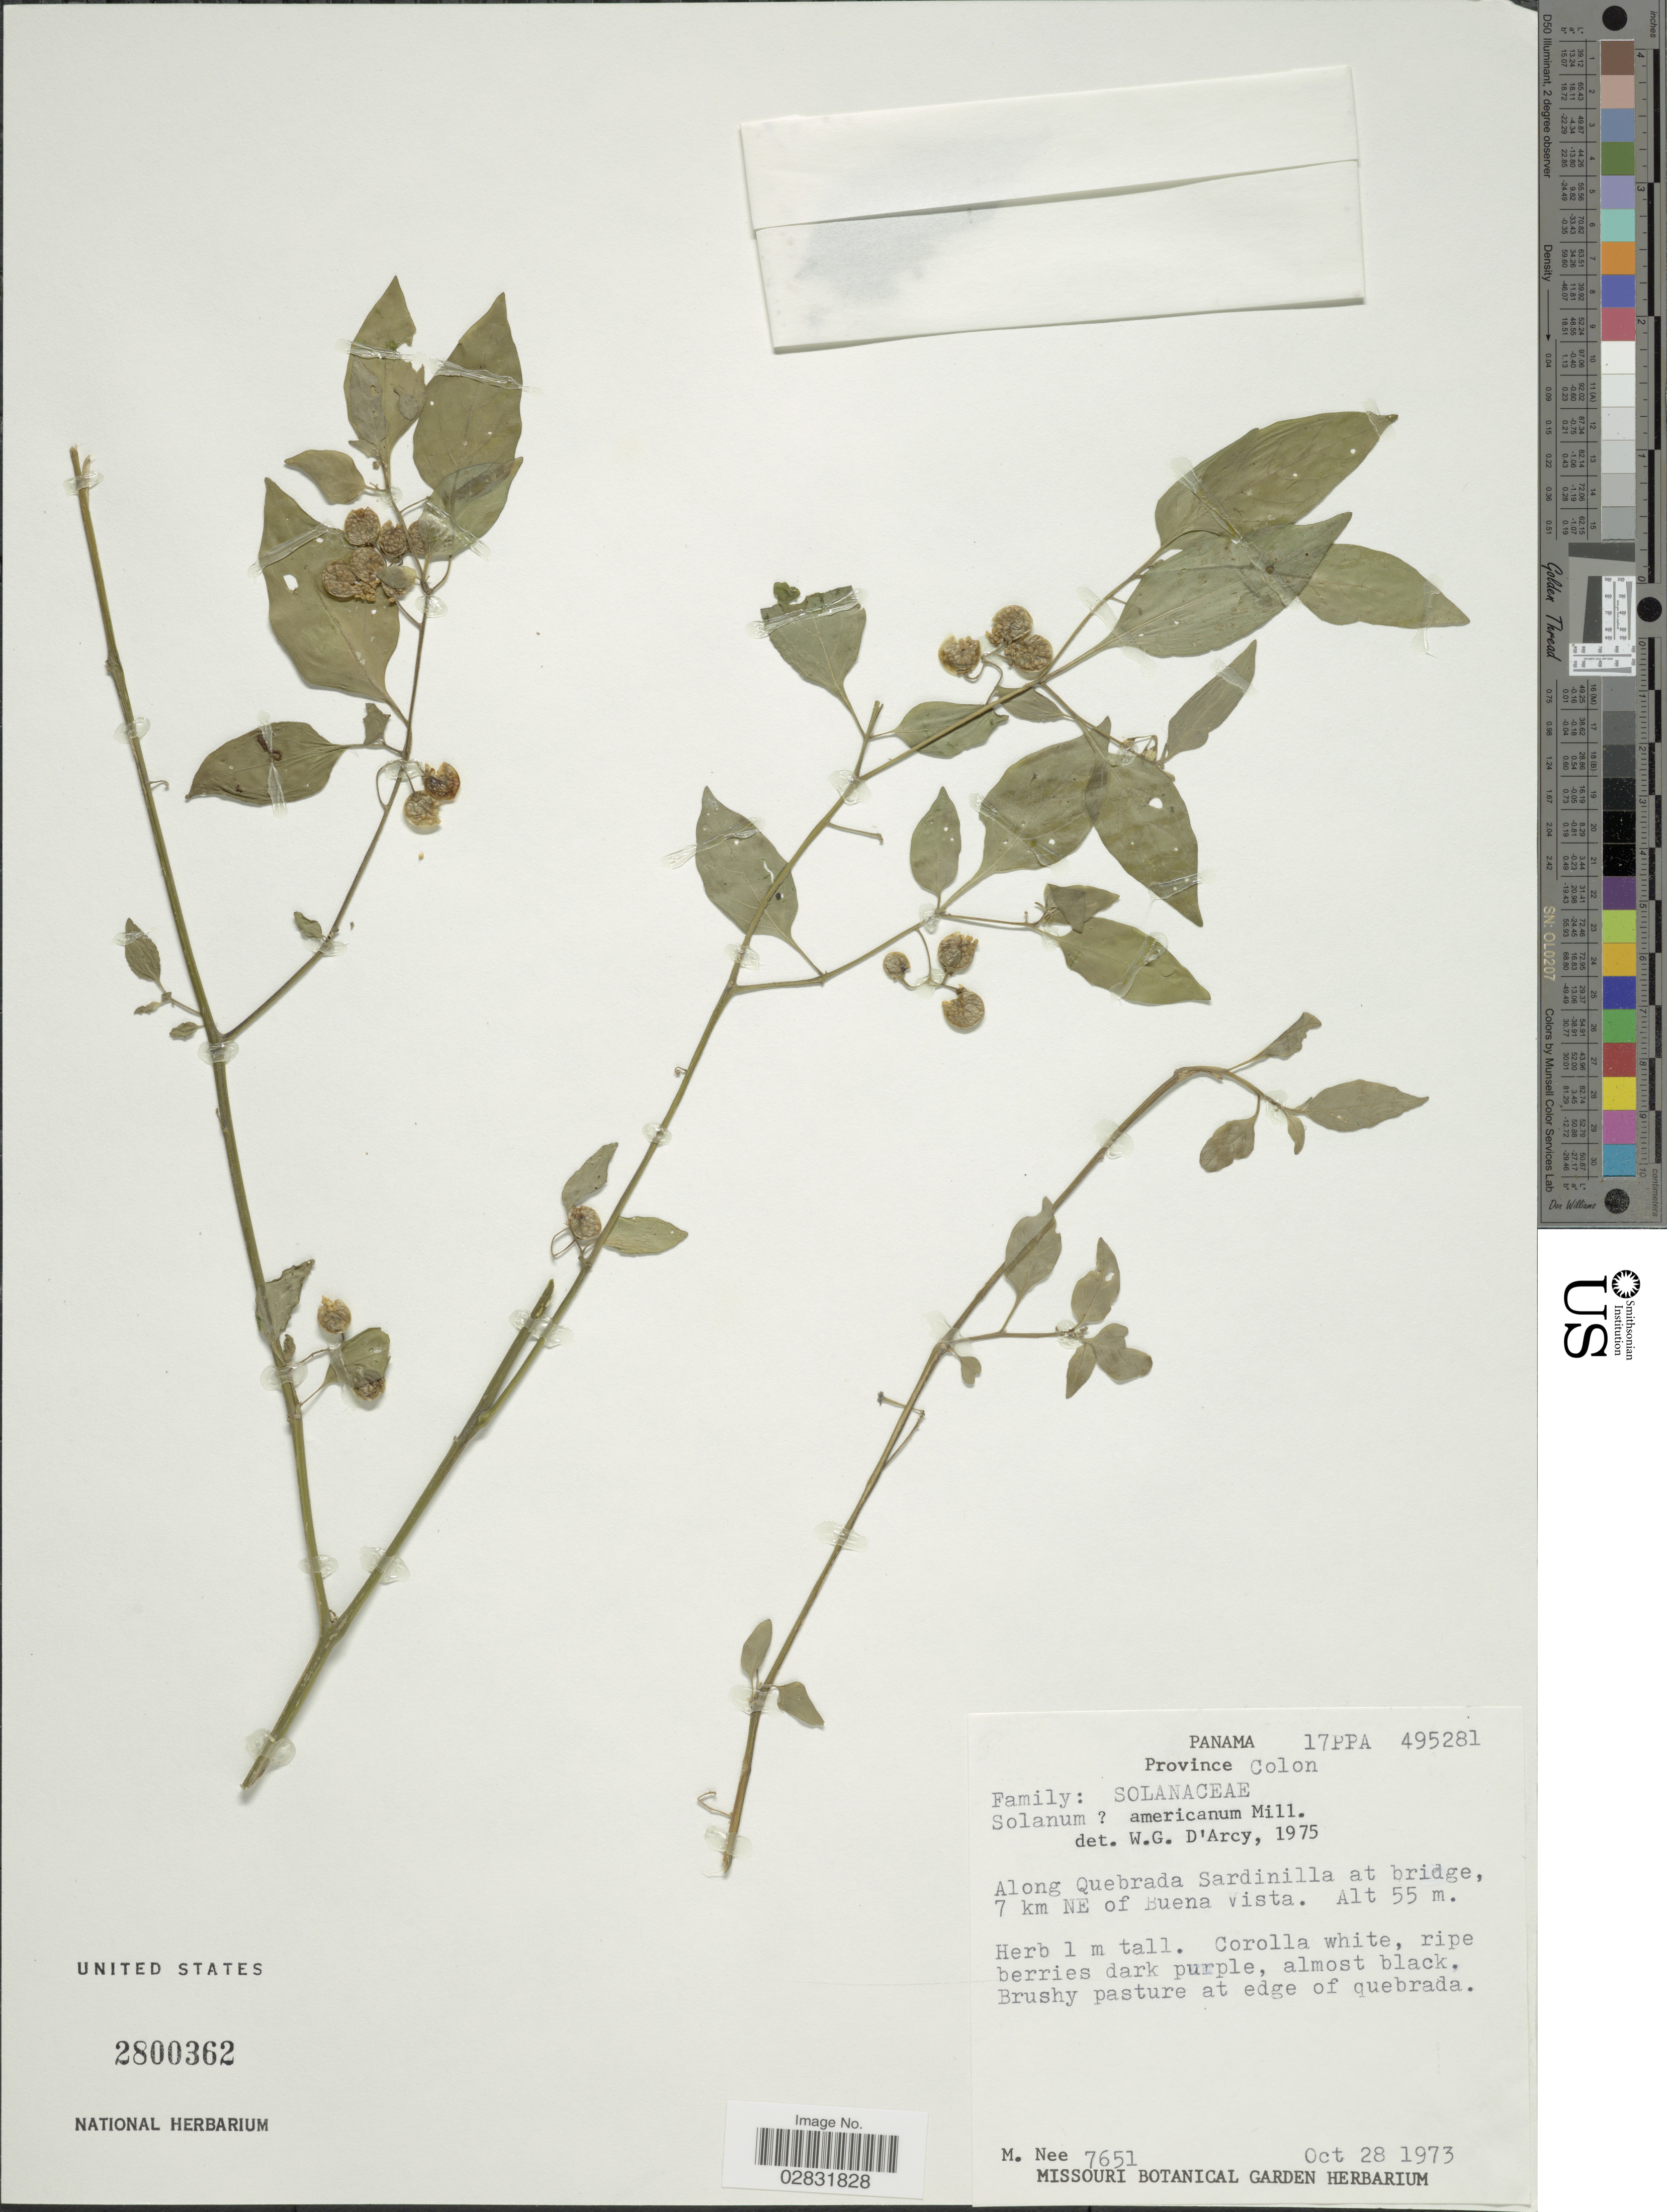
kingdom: Plantae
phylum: Tracheophyta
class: Magnoliopsida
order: Solanales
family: Solanaceae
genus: Solanum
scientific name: Solanum americanum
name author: Mill.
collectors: M. Nee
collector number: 7651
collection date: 1973-10-28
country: Panama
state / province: Colón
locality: Along Quebrada Sardinilla at bridge, 7 km NE of Buena Vista.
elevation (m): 55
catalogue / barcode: US 2800362